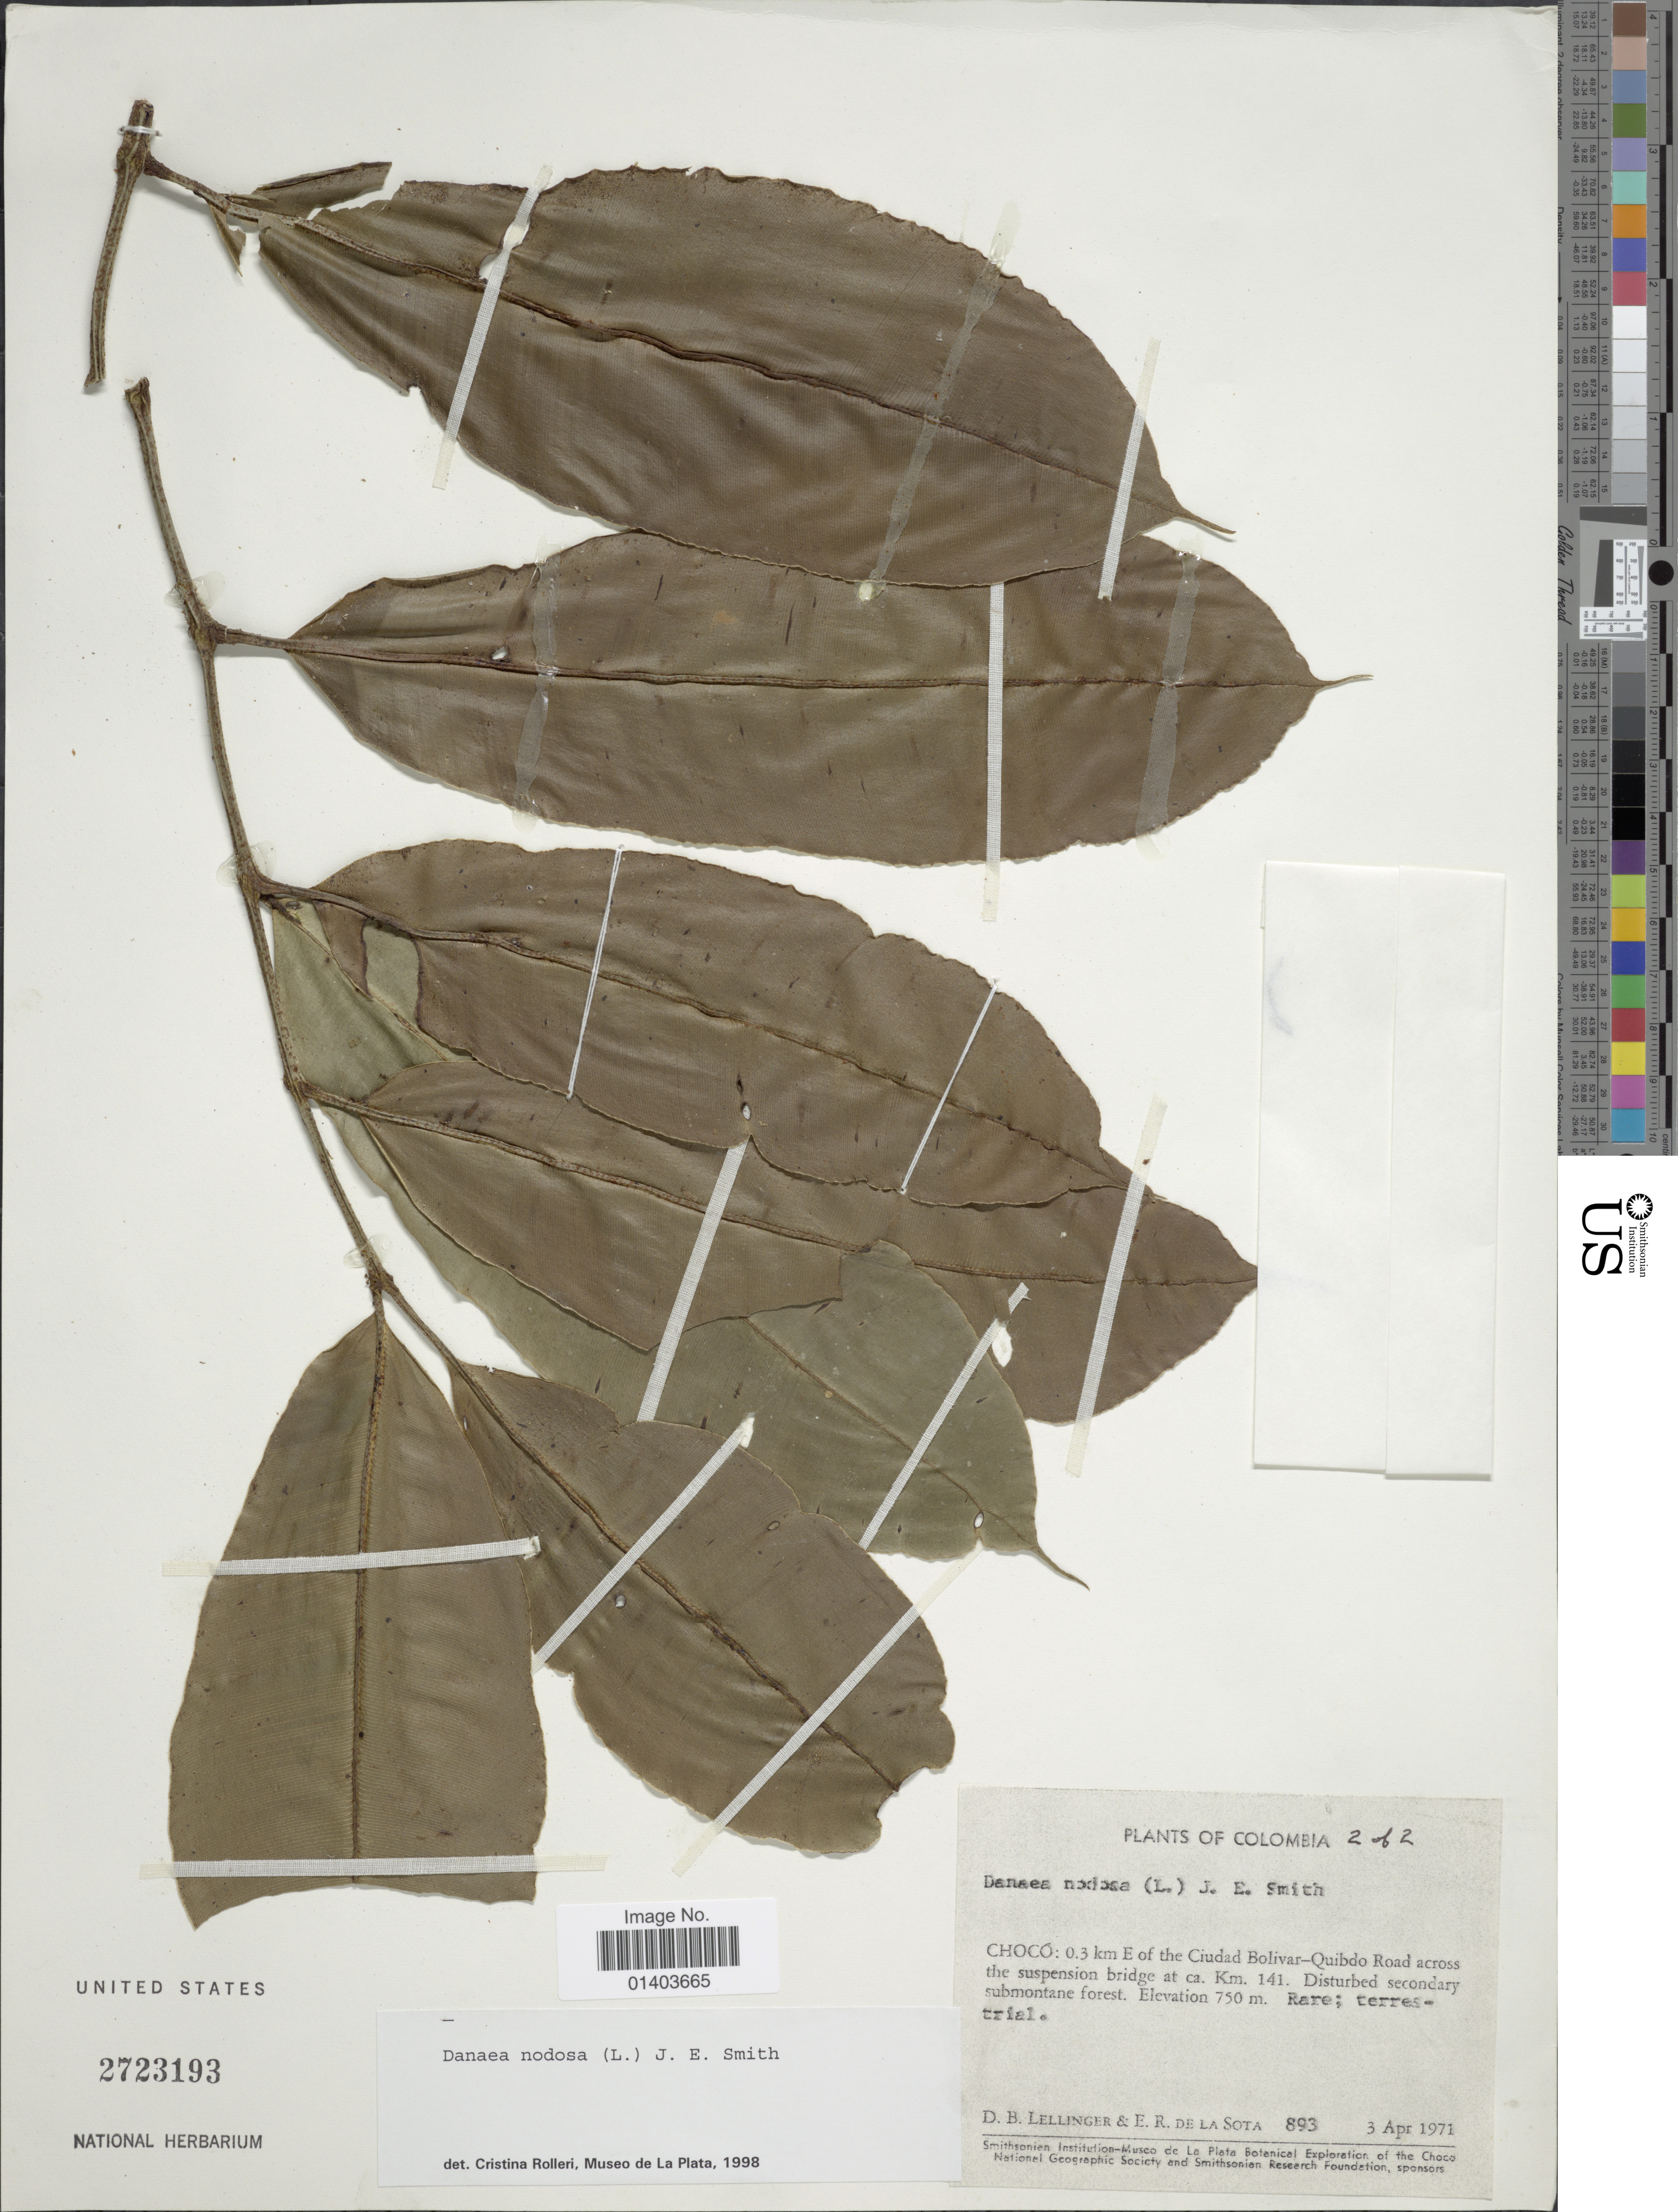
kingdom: Plantae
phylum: Tracheophyta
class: Polypodiopsida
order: Marattiales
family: Marattiaceae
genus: Danaea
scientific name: Danaea nodosa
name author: (L.) Sm.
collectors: D. B. Lellinger & E. R. de la Sota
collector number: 893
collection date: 1971-04-03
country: Colombia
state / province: Chocó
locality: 0.3 km E. of the Ciudad Bolivar-Quibido Road across the suspension bridge at ca. Km 141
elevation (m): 750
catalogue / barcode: US 2723193